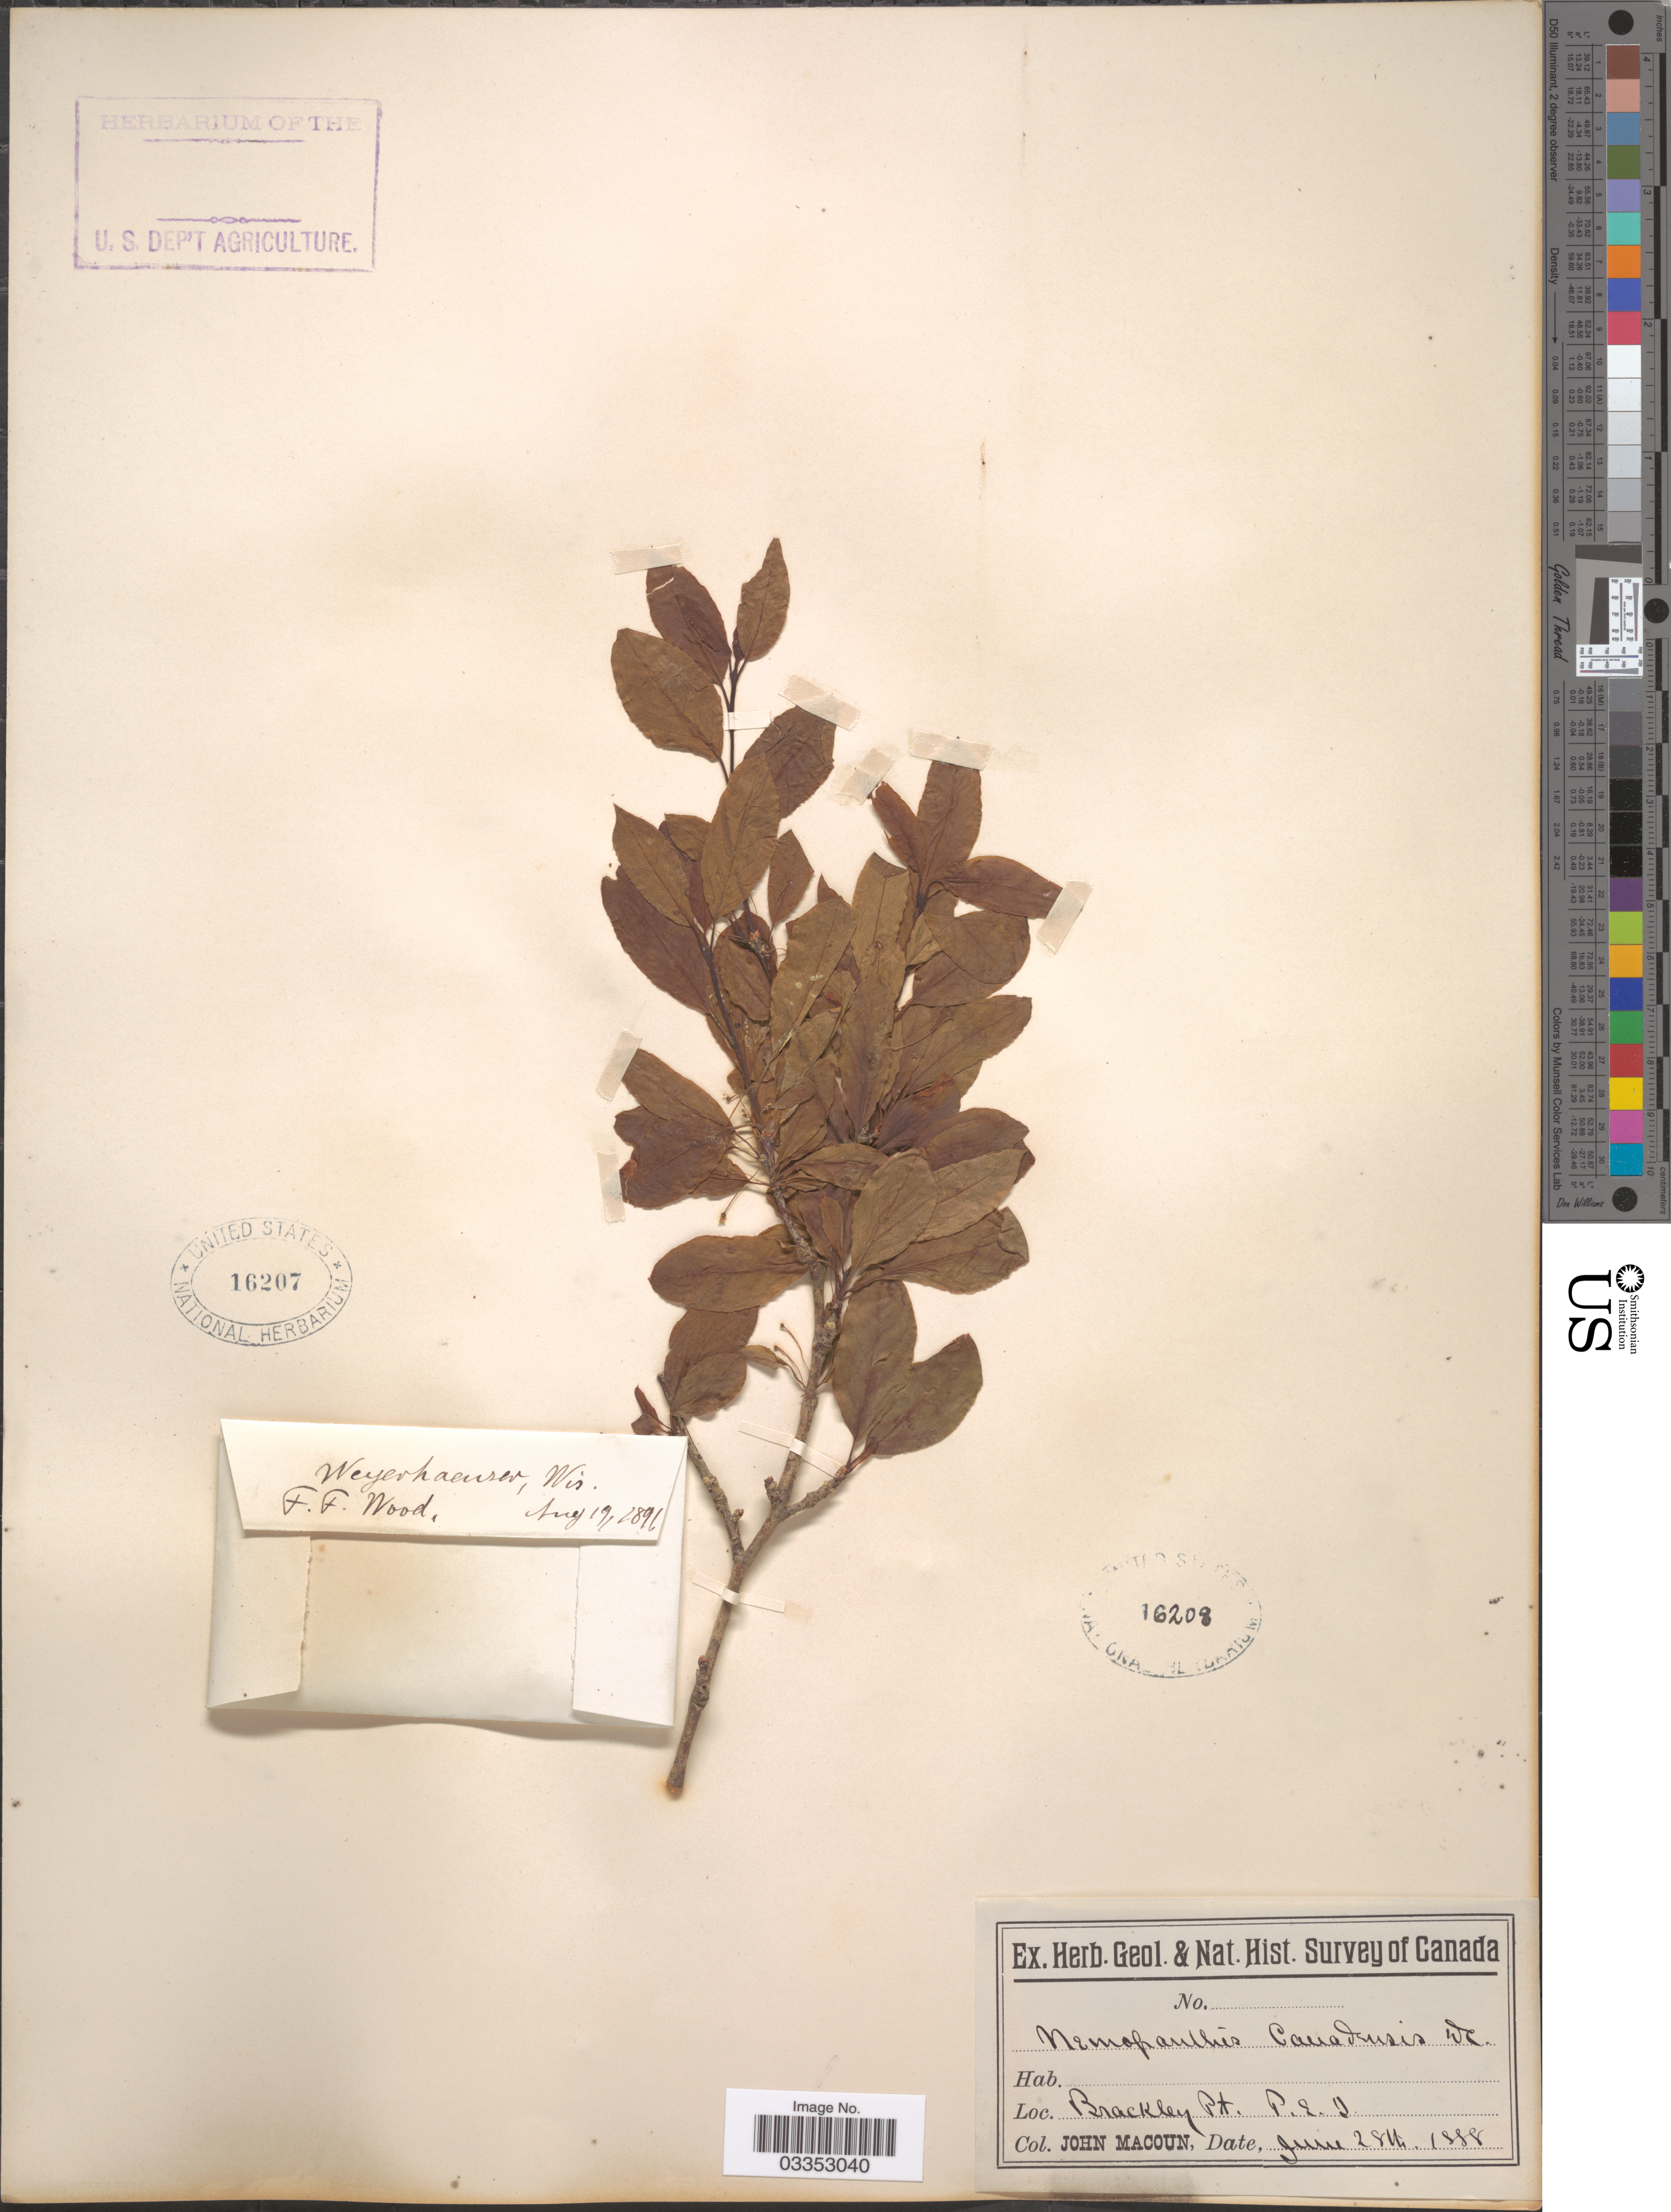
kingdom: Plantae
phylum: Tracheophyta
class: Magnoliopsida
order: Aquifoliales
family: Aquifoliaceae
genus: Nemopanthus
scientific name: Nemopanthus mucronatus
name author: (L.) Trel.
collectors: F. Wood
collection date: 1891-08-19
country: United States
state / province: Wisconsin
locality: Weyerhaeurzen.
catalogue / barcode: US 16207